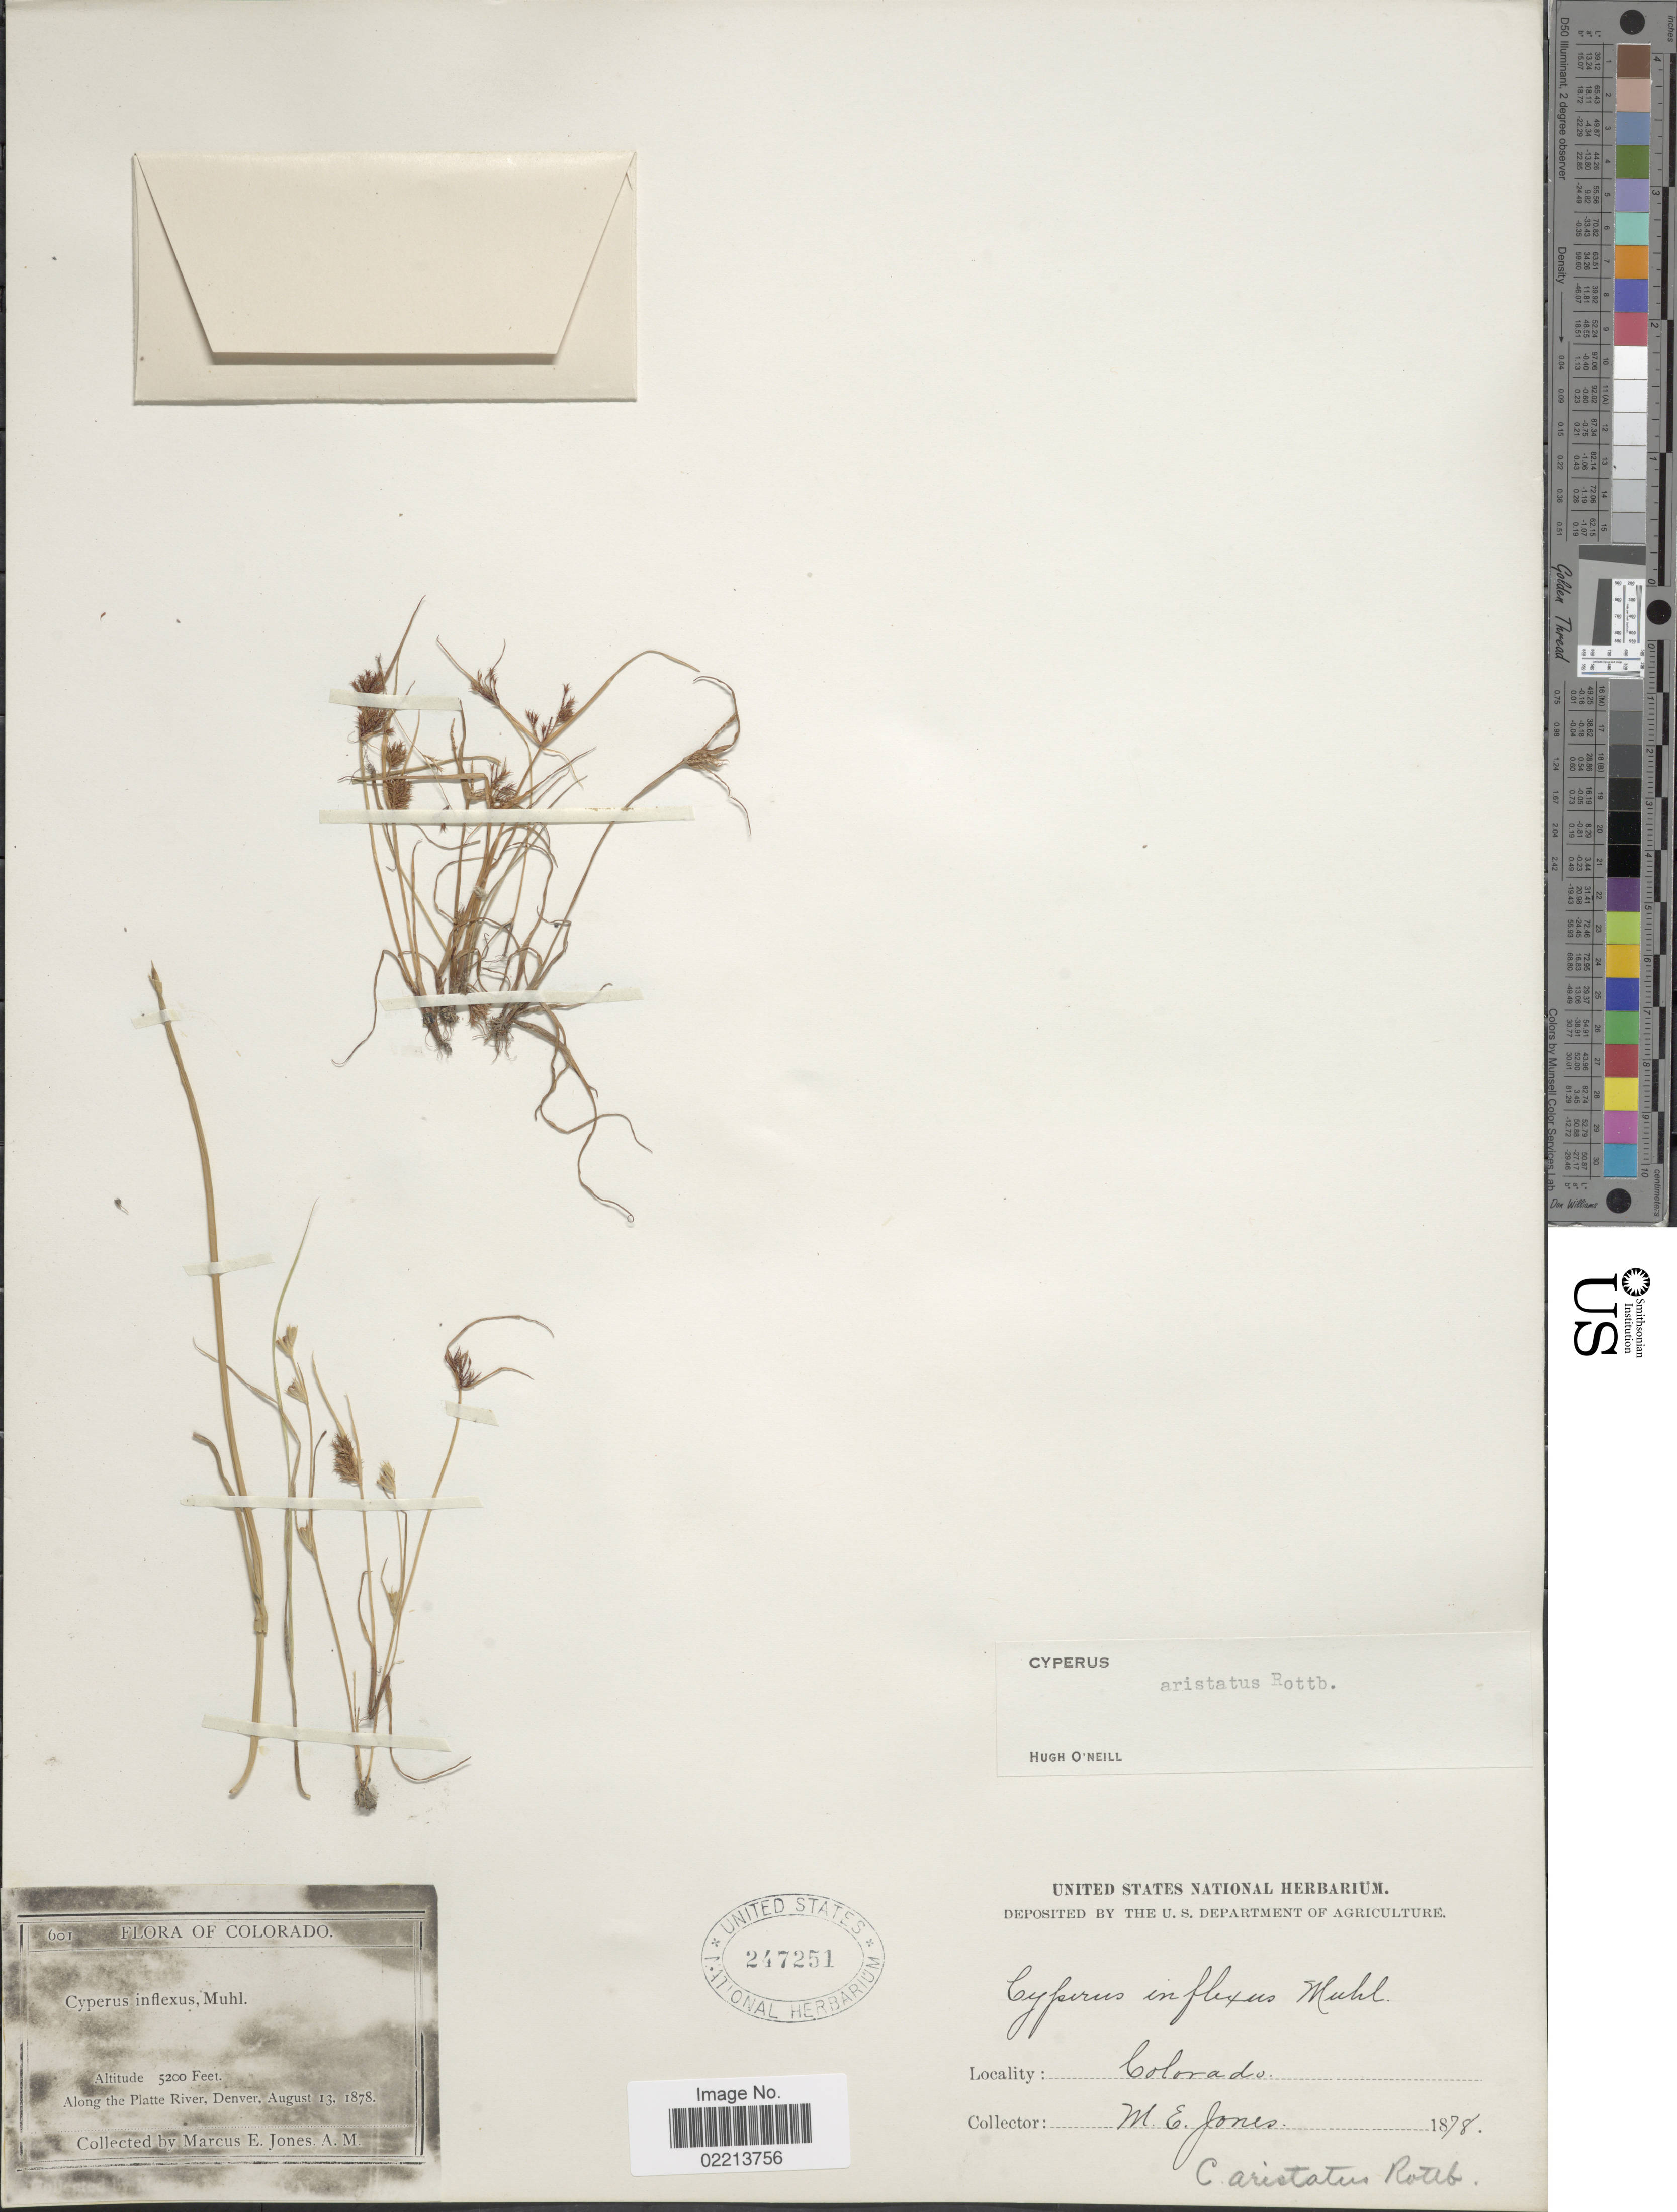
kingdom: Plantae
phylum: Tracheophyta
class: Liliopsida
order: Poales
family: Cyperaceae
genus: Cyperus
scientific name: Cyperus squarrosus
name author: L.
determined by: Strong, Mark T., (BOT), Smithsonian Institution - National Museum of Natural History (UNITED STATES)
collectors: M. E. Jones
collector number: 601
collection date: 1878-08-13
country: United States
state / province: Colorado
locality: Along the Platte River, Denver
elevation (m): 1585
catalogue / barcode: US 247251